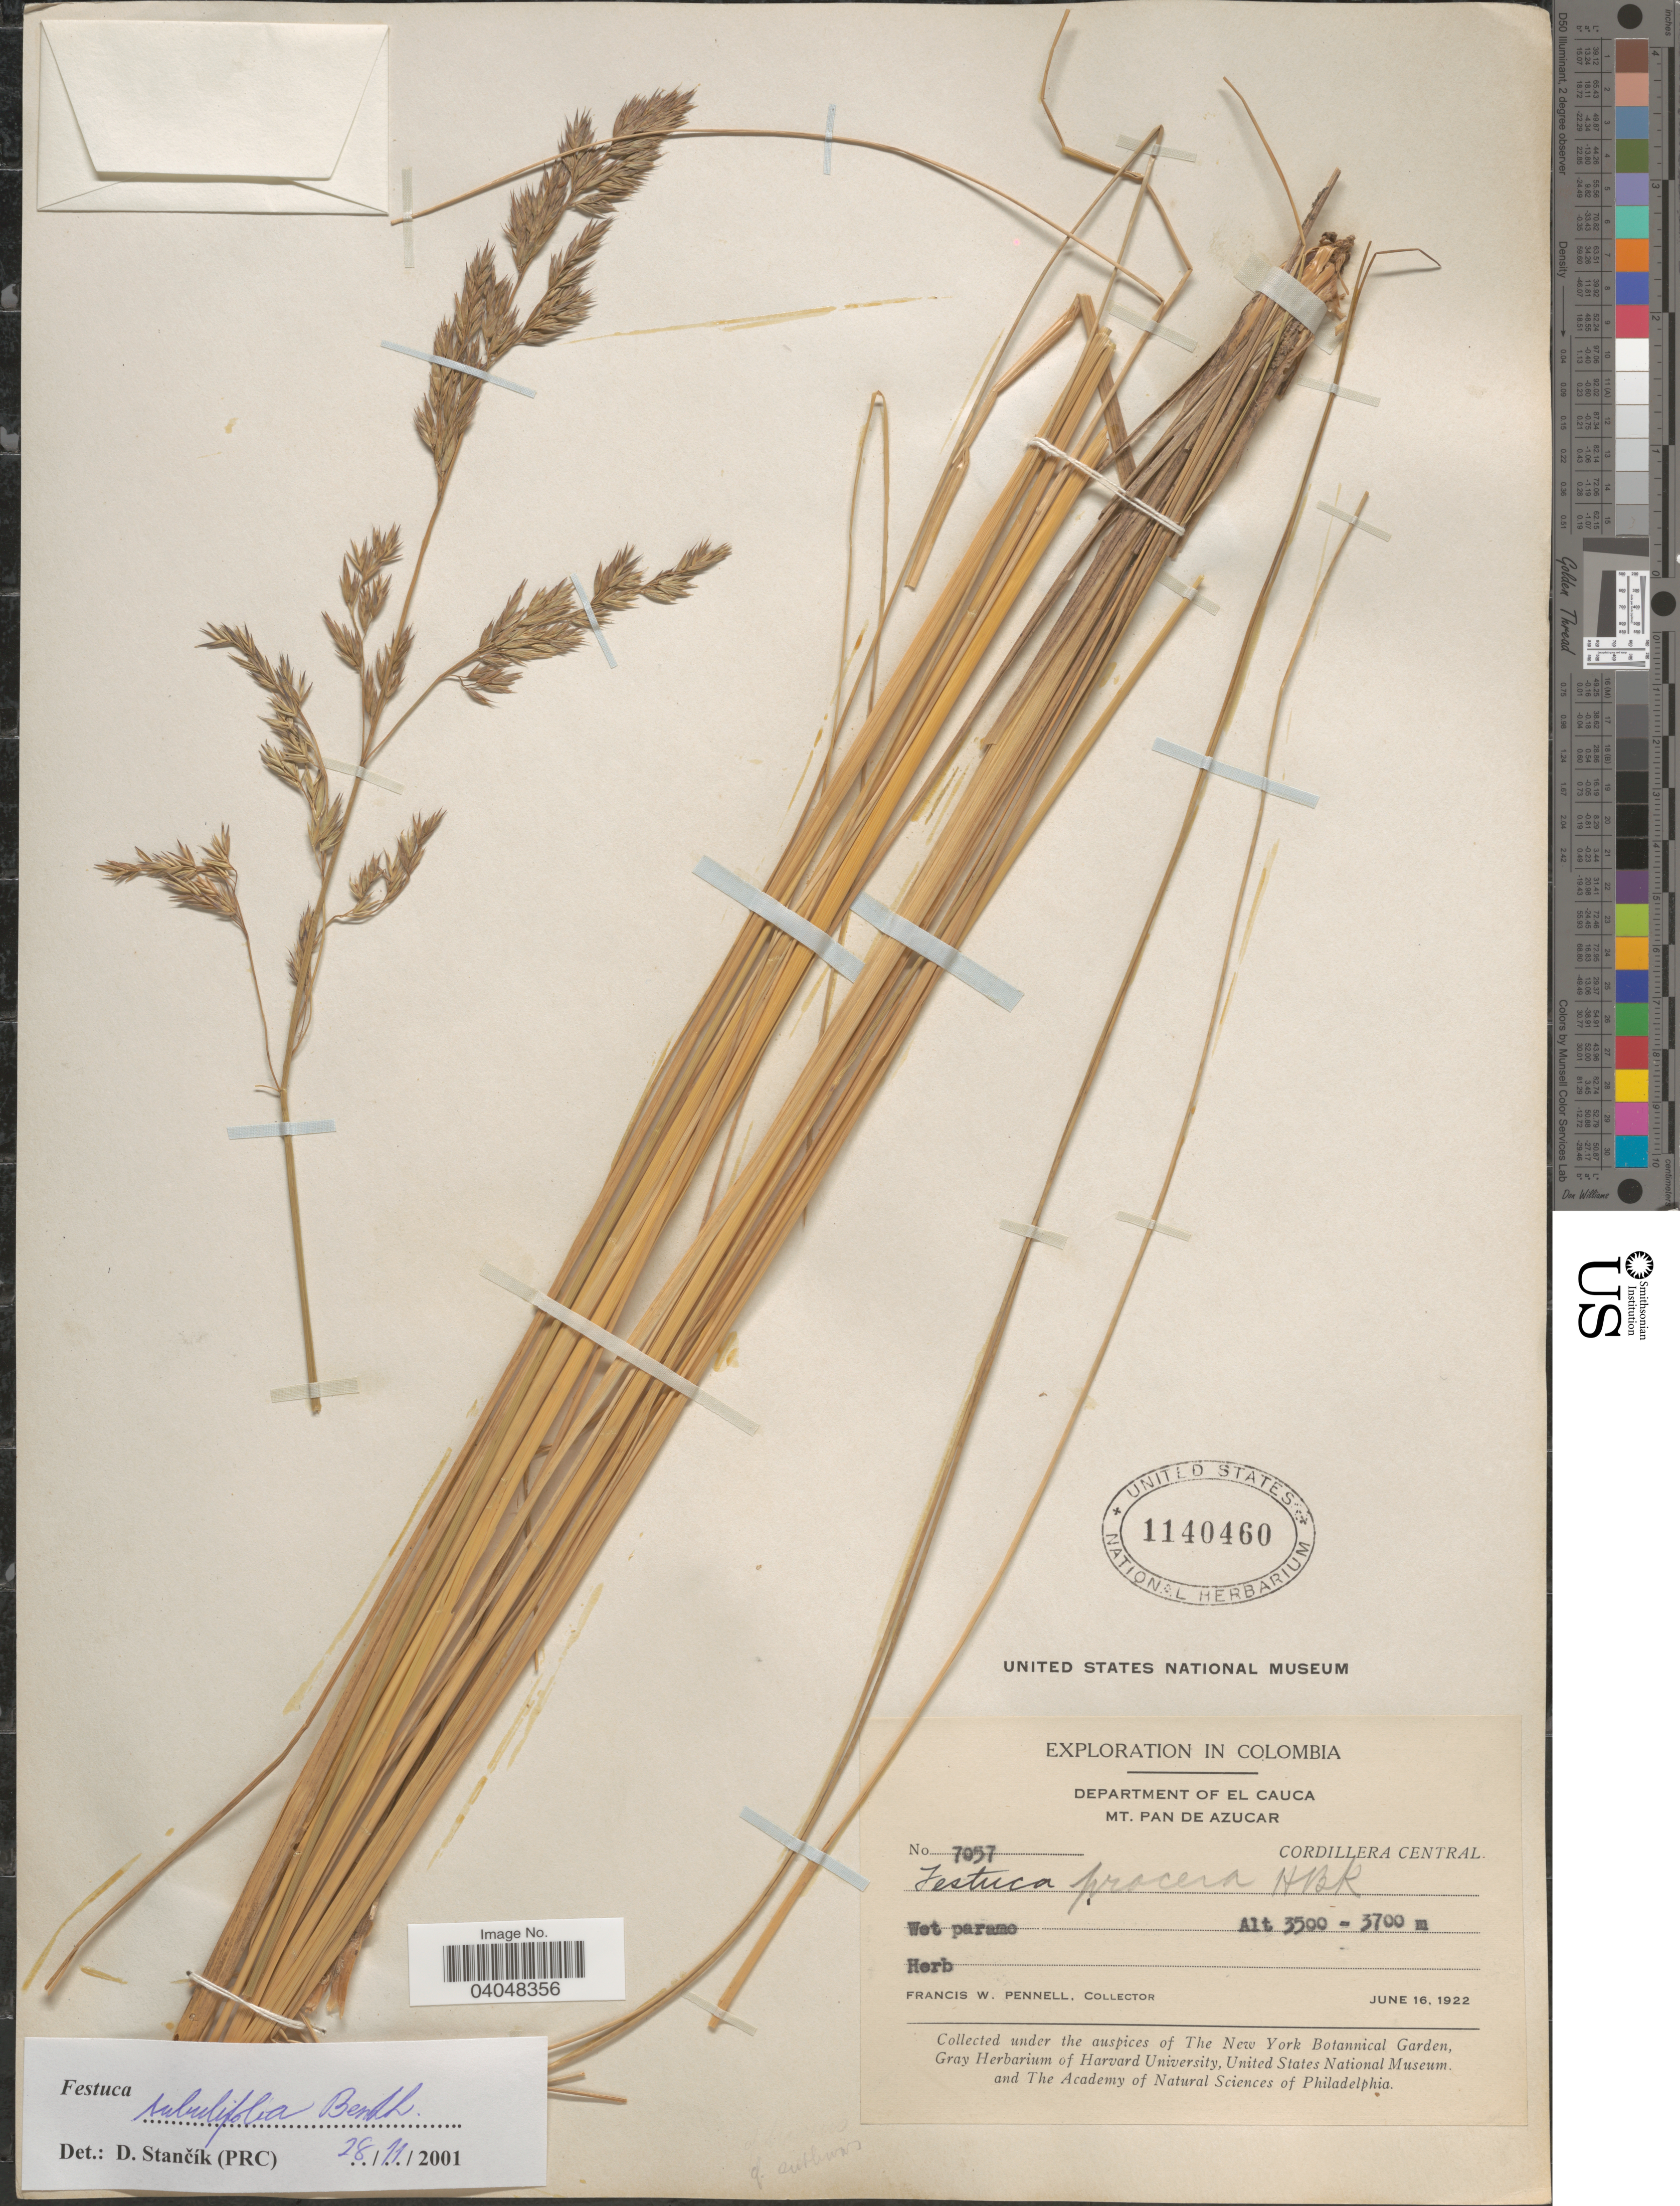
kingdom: Plantae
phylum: Tracheophyta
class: Liliopsida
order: Poales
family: Poaceae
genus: Festuca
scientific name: Festuca subulifolia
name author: Benth.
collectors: F. W. Pennell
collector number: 7057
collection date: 1922-06-16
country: Colombia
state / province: Cauca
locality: Department of El Cauca. Mt. Pan de Azucar. Cordillera Central.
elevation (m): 3500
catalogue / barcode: US 1140460